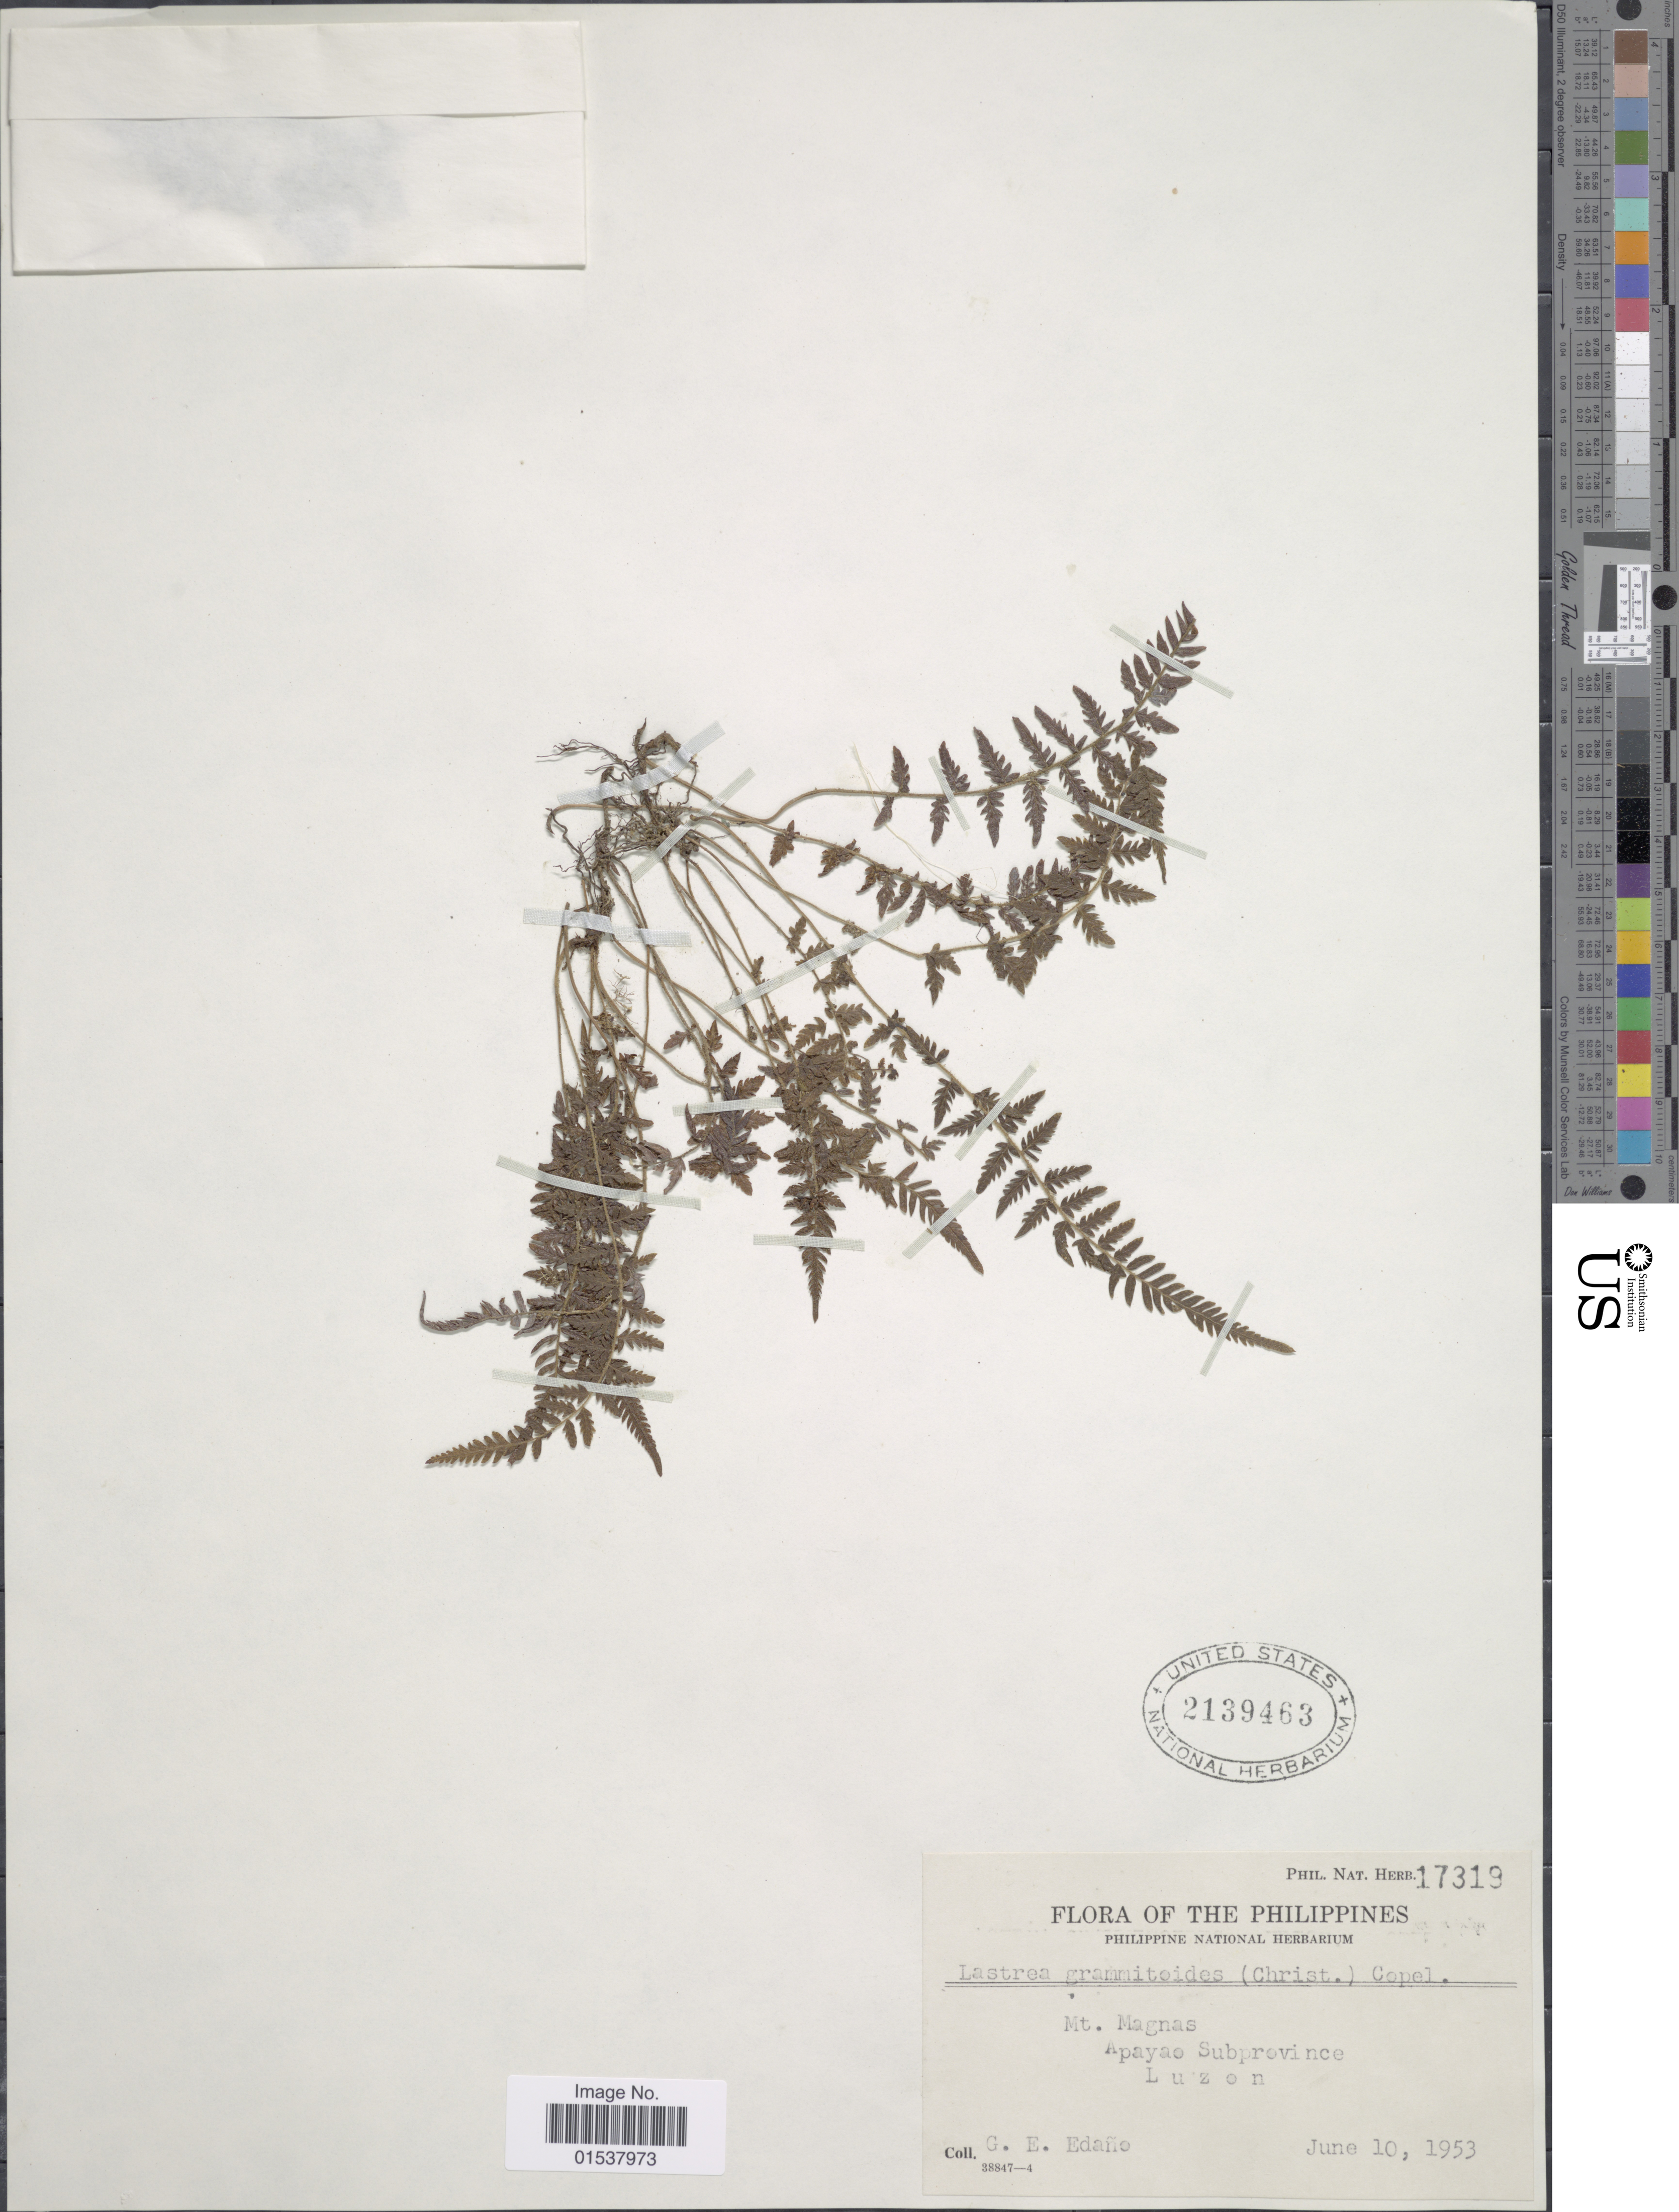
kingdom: Plantae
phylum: Tracheophyta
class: Polypodiopsida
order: Polypodiales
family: Thelypteridaceae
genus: Parathelypteris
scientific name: Parathelypteris grammitoides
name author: (Christ) Ching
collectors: G. E. Edaño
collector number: Phil. Nat. Herb. 17319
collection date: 1953-06-10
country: Philippines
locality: Mt. Magnas, Apayao Subprovince, Luzon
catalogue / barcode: US 2139463